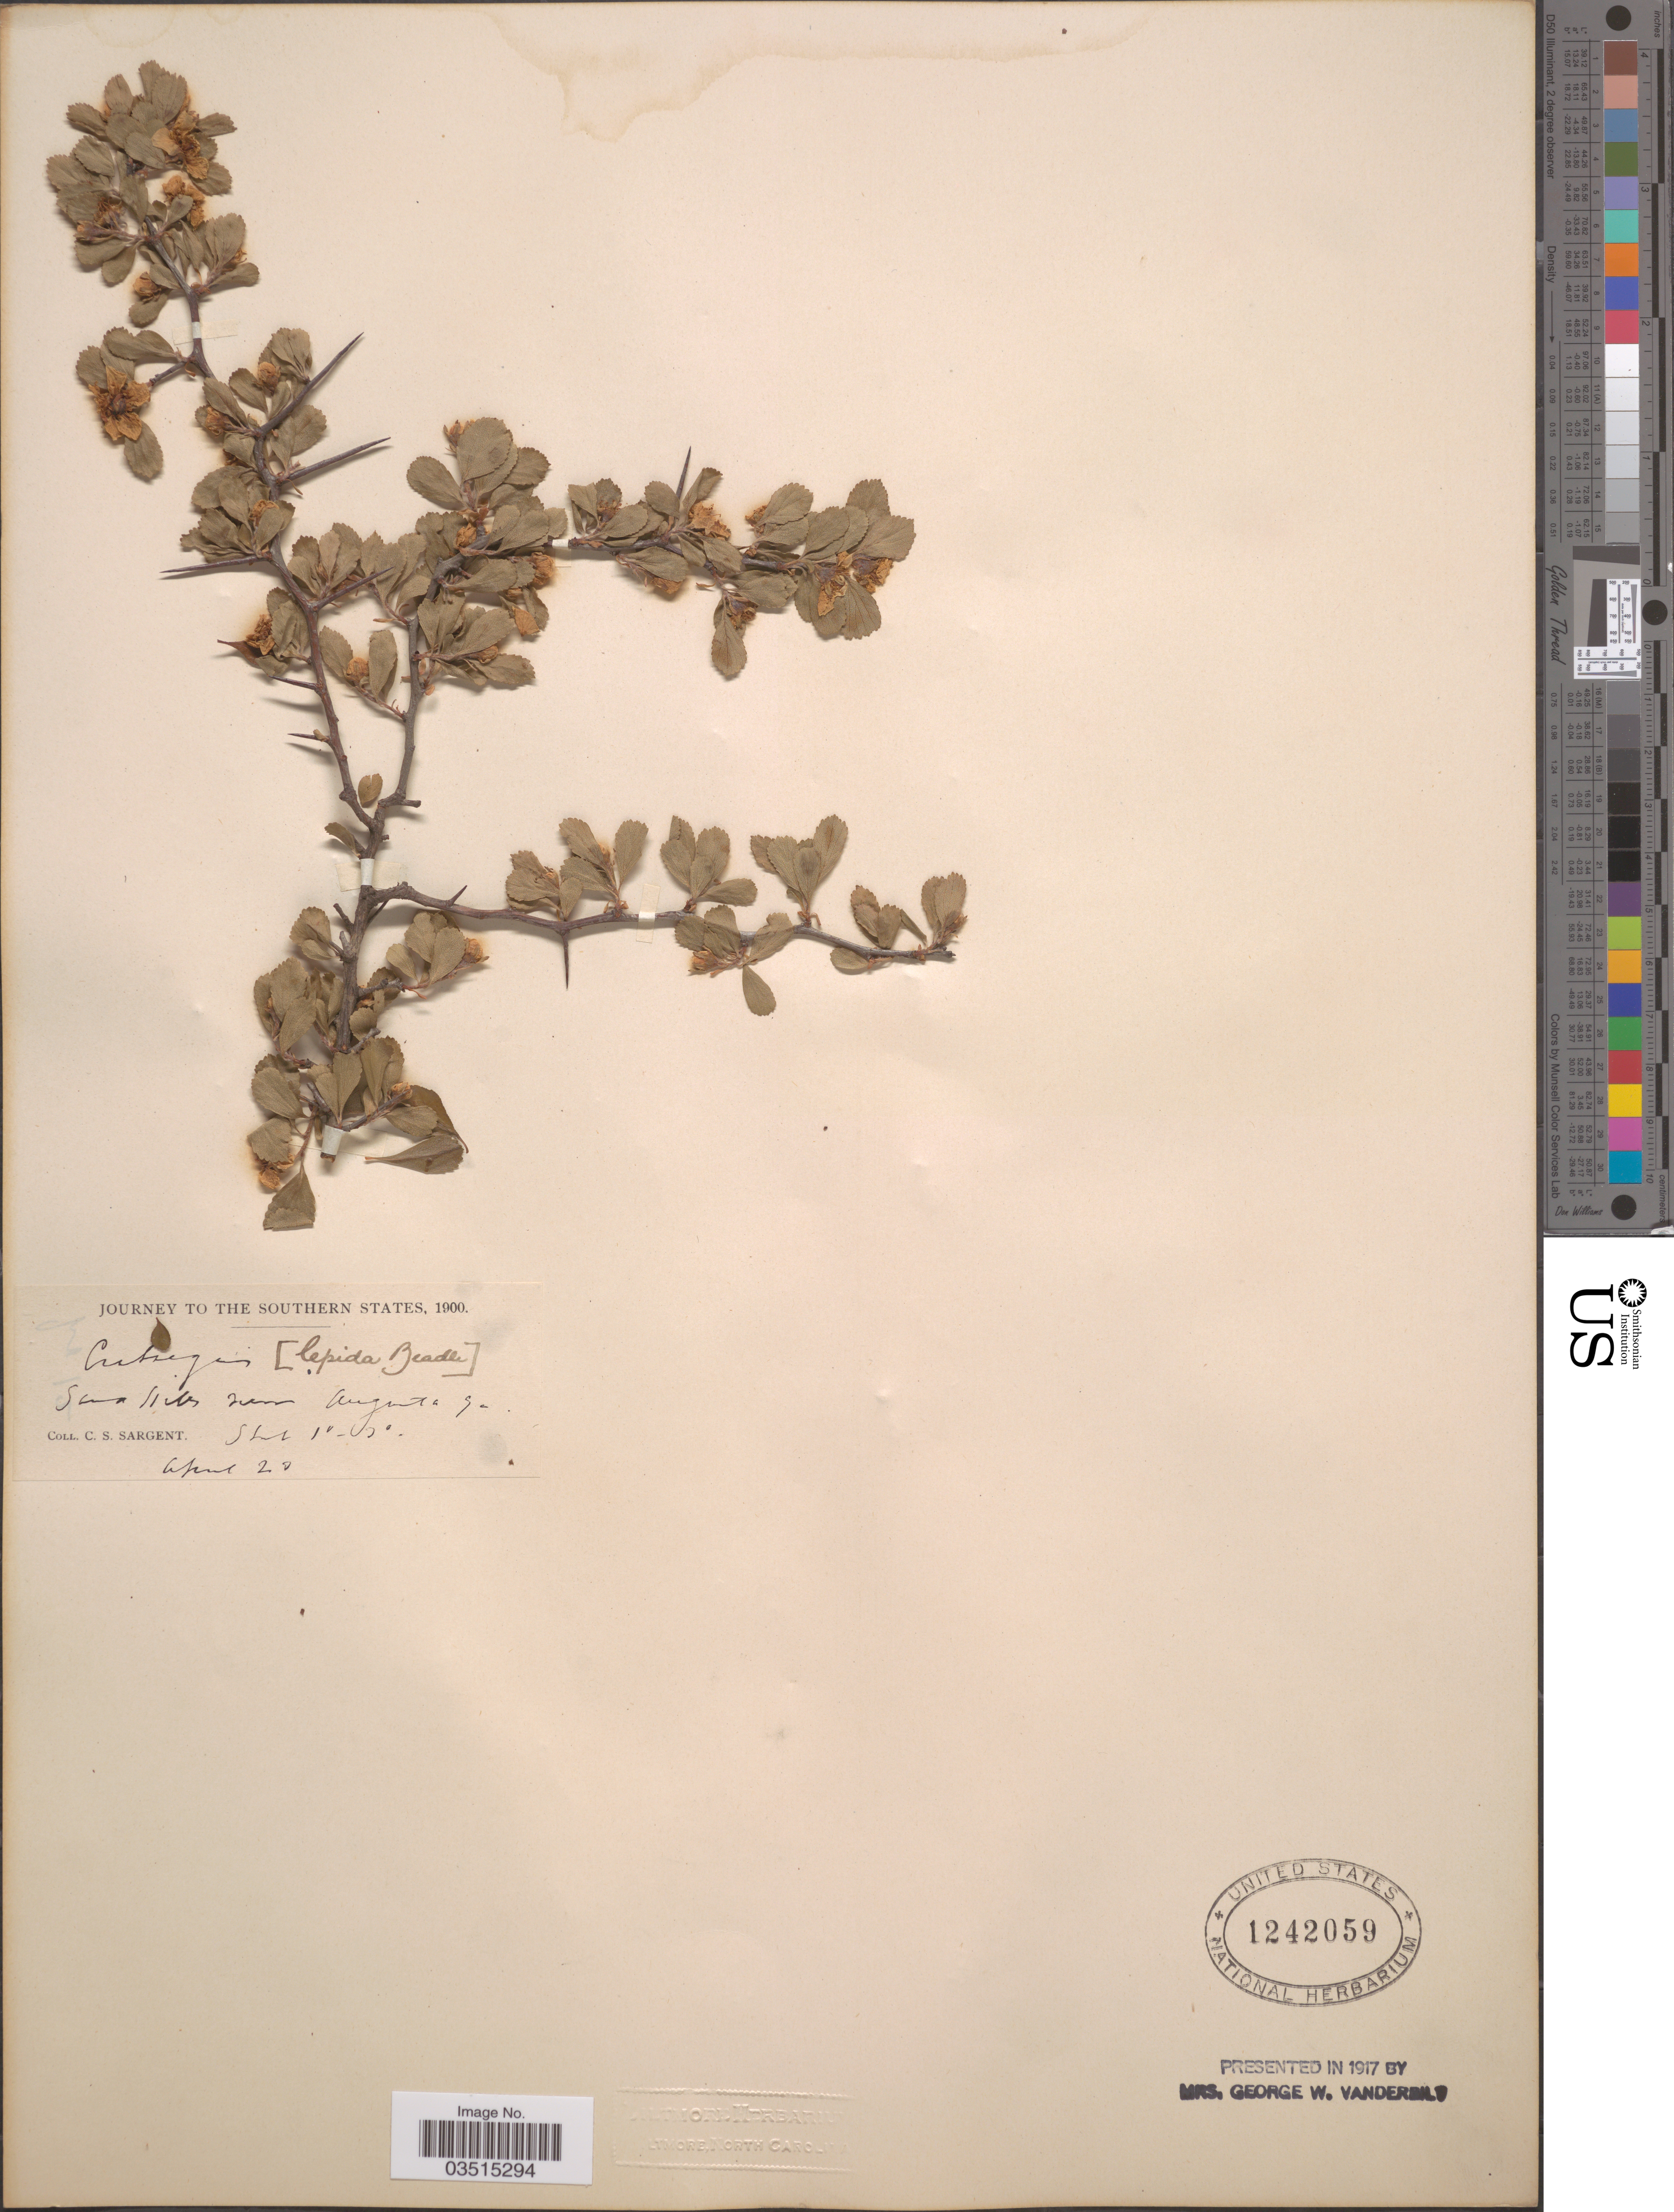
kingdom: Plantae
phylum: Tracheophyta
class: Magnoliopsida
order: Rosales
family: Rosaceae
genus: Crataegus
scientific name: Crataegus lepida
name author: Beadle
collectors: C. S. Sargent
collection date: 1900-04-20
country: United States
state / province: Georgia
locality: The Southern States. Sta 1 miles near Augusta.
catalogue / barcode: US 1242059